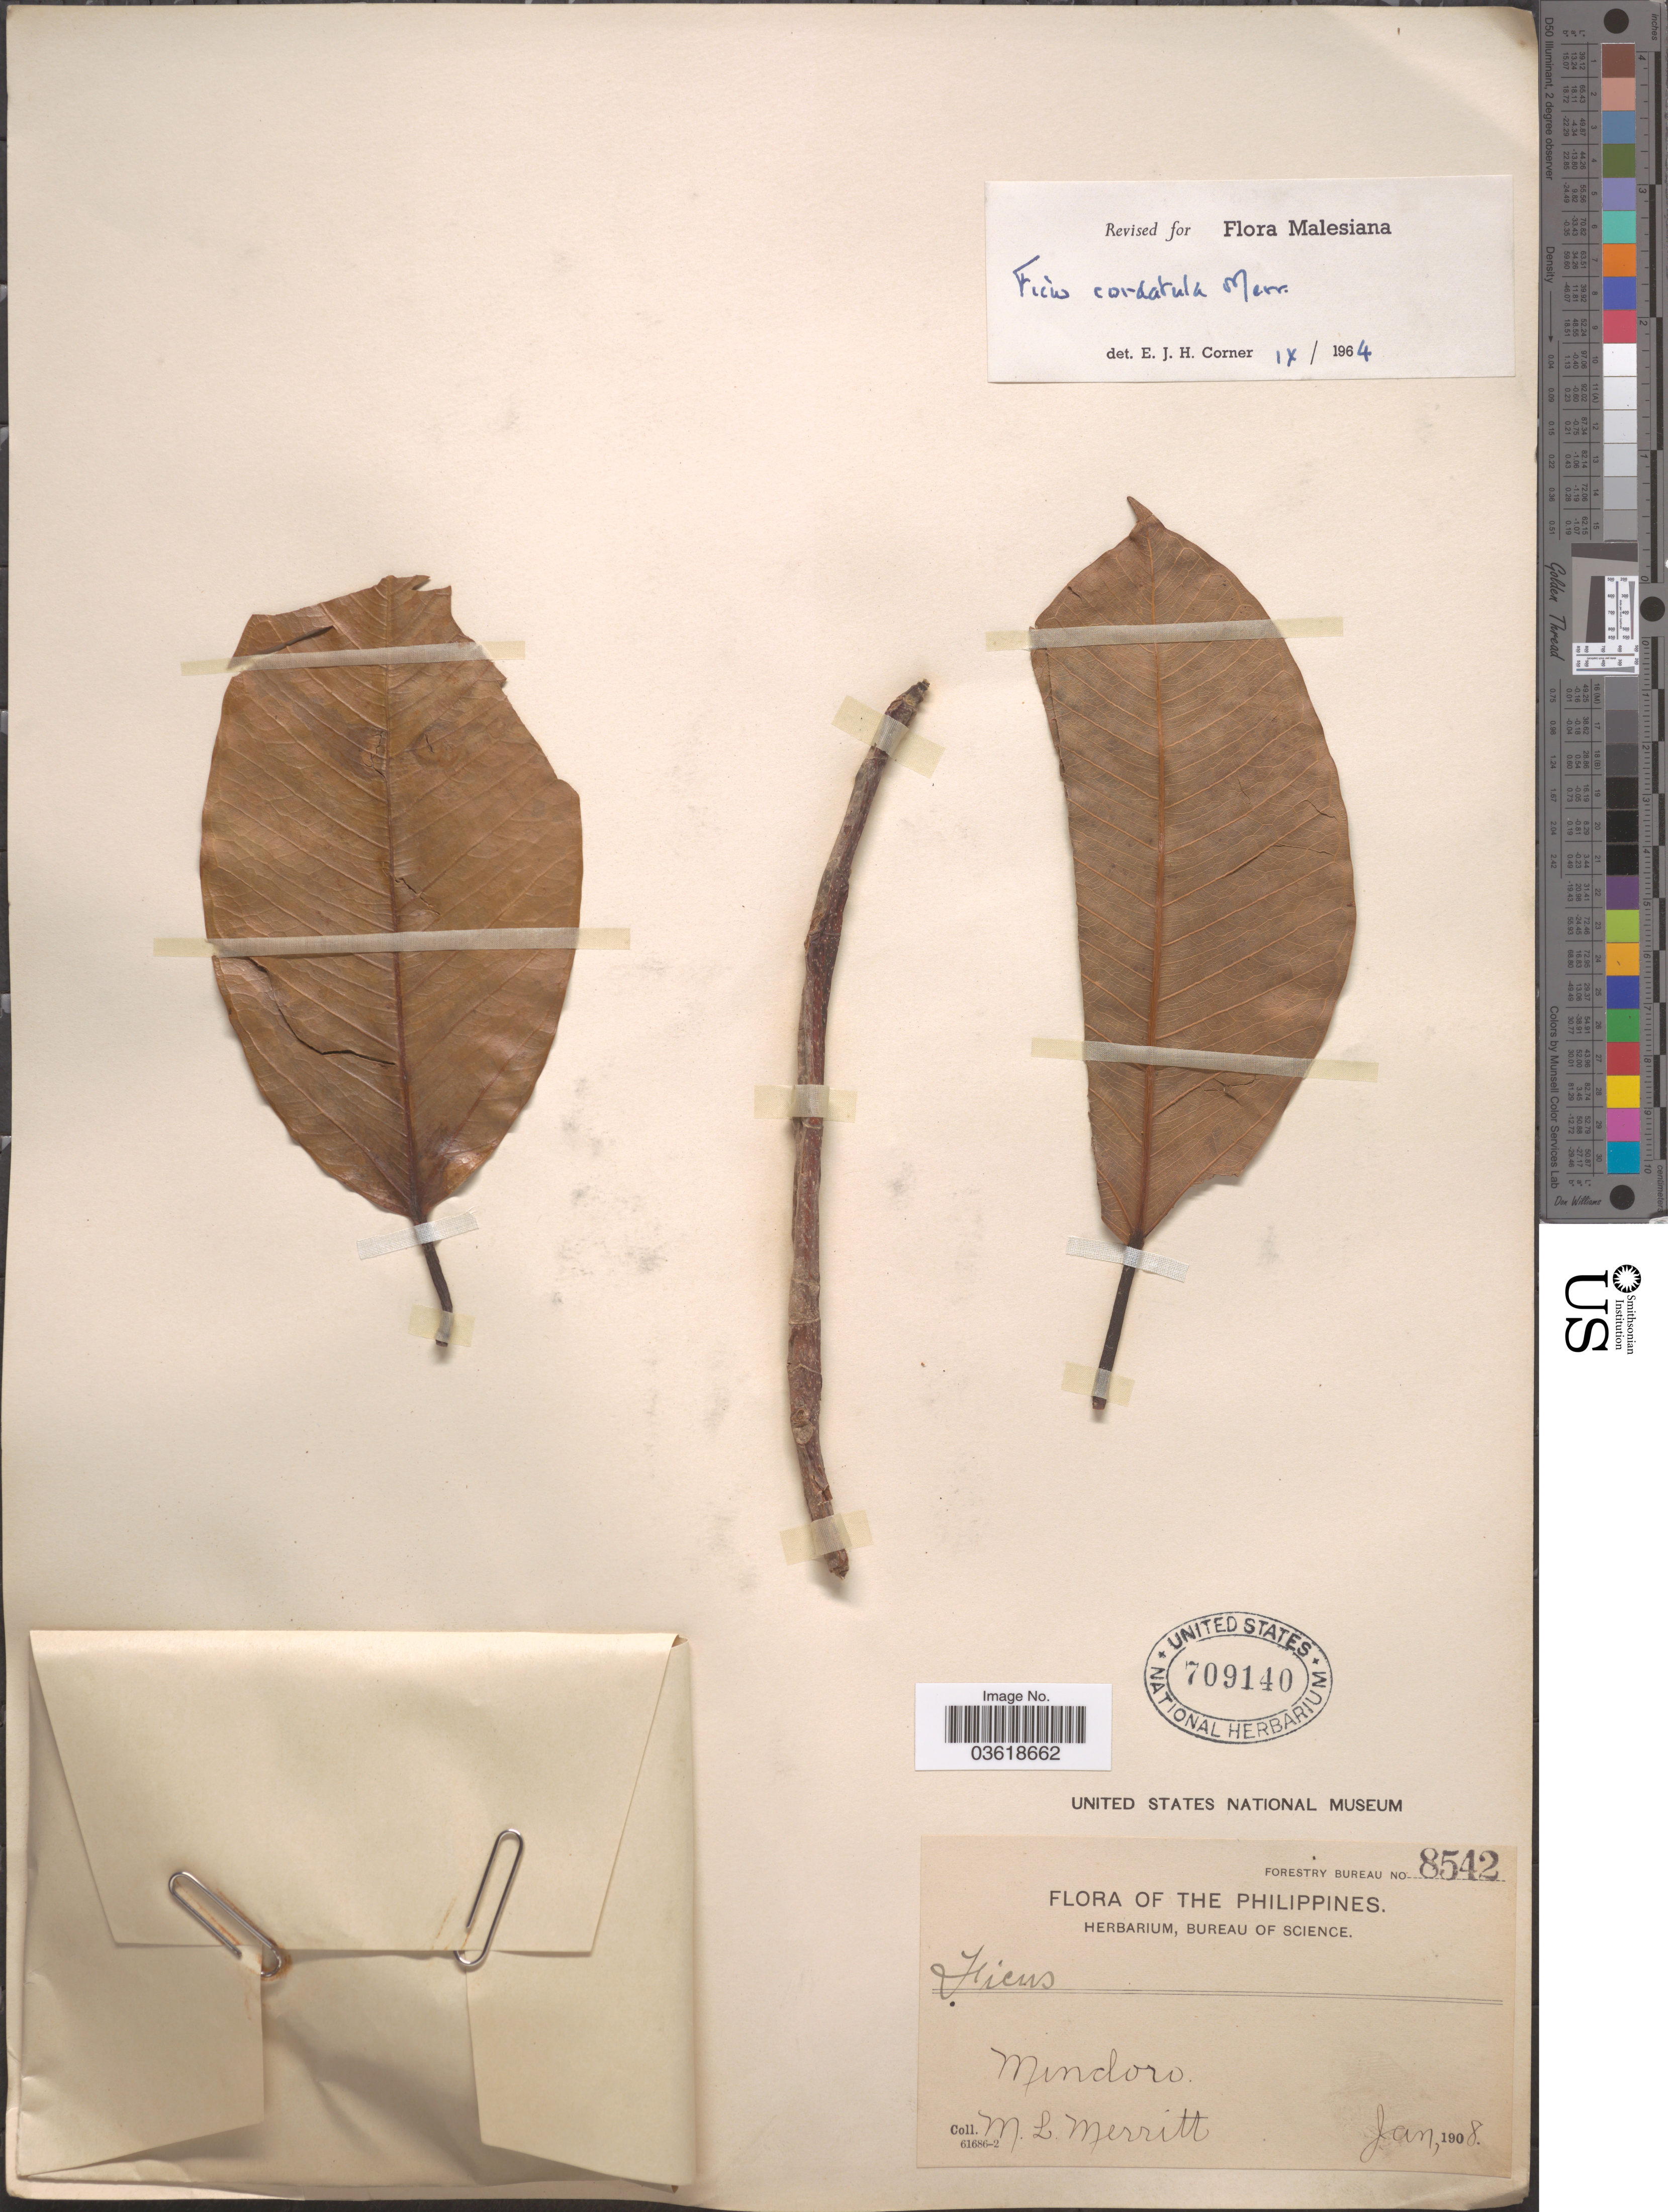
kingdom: Plantae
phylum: Tracheophyta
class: Magnoliopsida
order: Rosales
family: Moraceae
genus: Ficus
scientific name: Ficus cordatula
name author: Merr.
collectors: M. L. Merritt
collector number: Forestry Bureau 8542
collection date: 1908-01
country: Philippines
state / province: Mimaropa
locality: Mindoro.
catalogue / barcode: US 709140